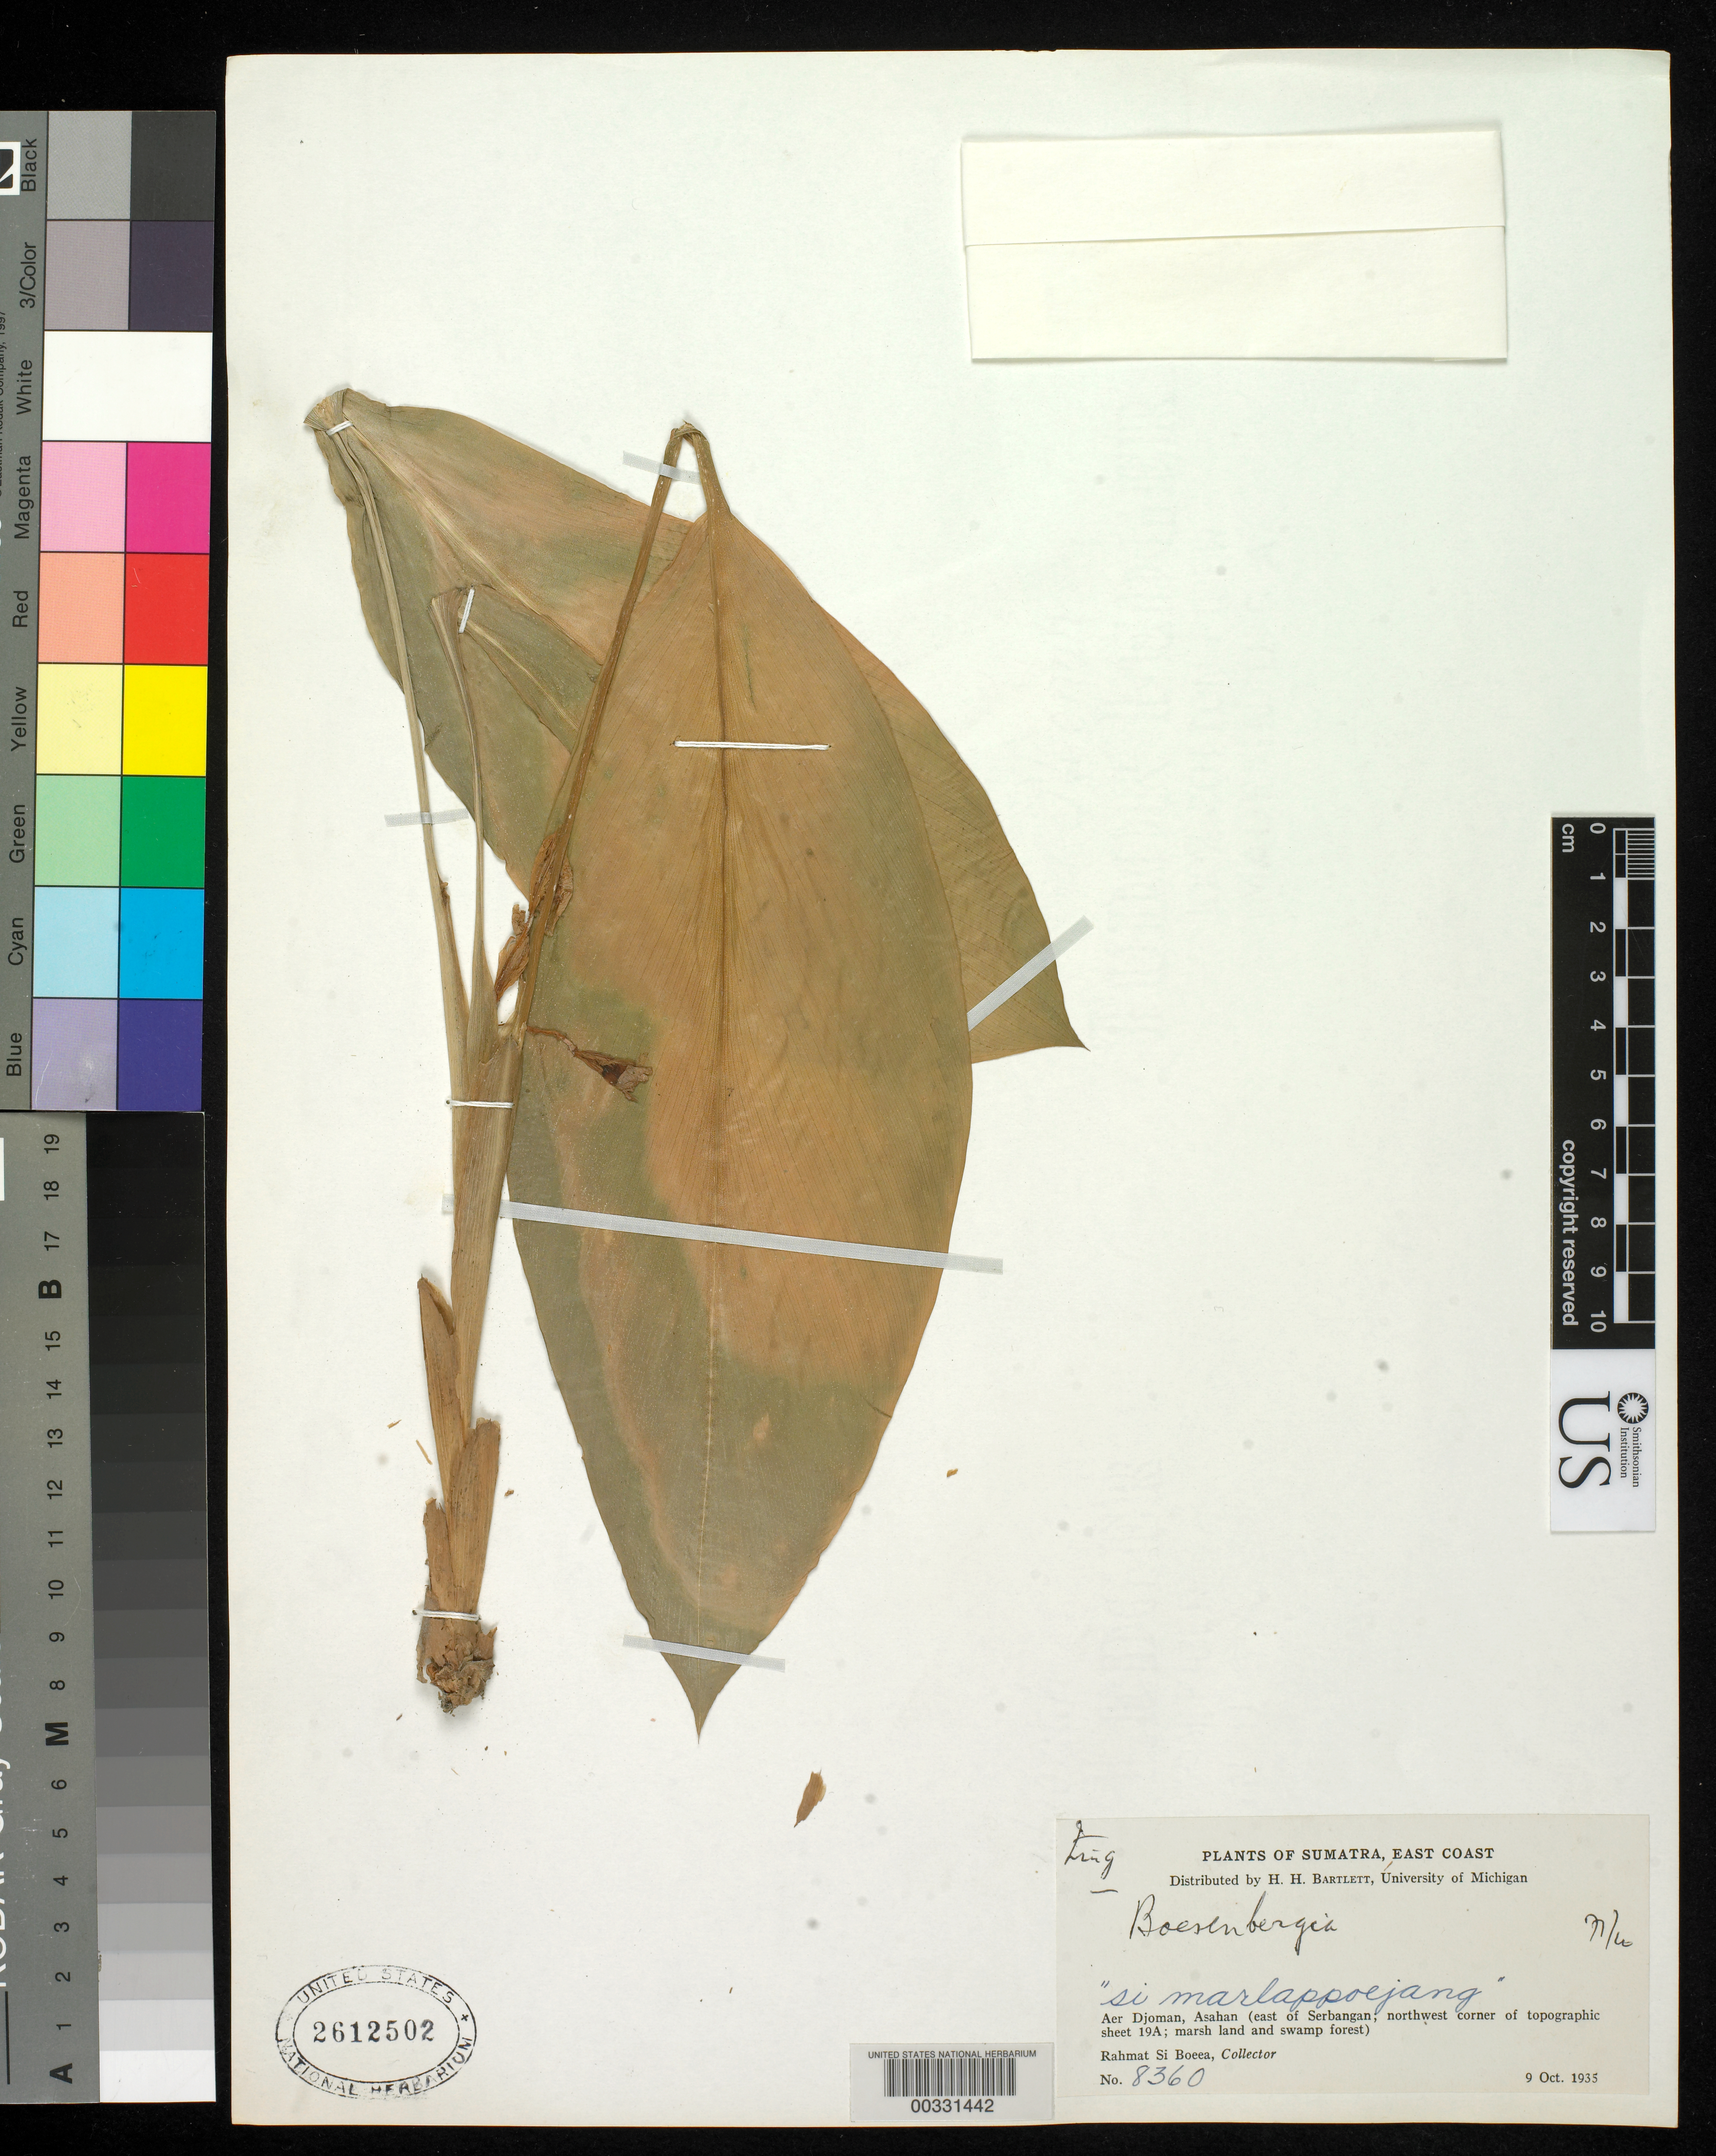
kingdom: Plantae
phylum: Tracheophyta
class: Liliopsida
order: Zingiberales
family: Zingiberaceae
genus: Boesenbergia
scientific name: Boesenbergia sp.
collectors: Rahmat Si Boeea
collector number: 8360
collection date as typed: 09 Oct 1935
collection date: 1935-10-09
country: Indonesia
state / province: Sumatra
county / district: Aceh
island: Sumatra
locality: Aer Djoman, Asahan (E of Serbangan)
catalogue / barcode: US 2612502